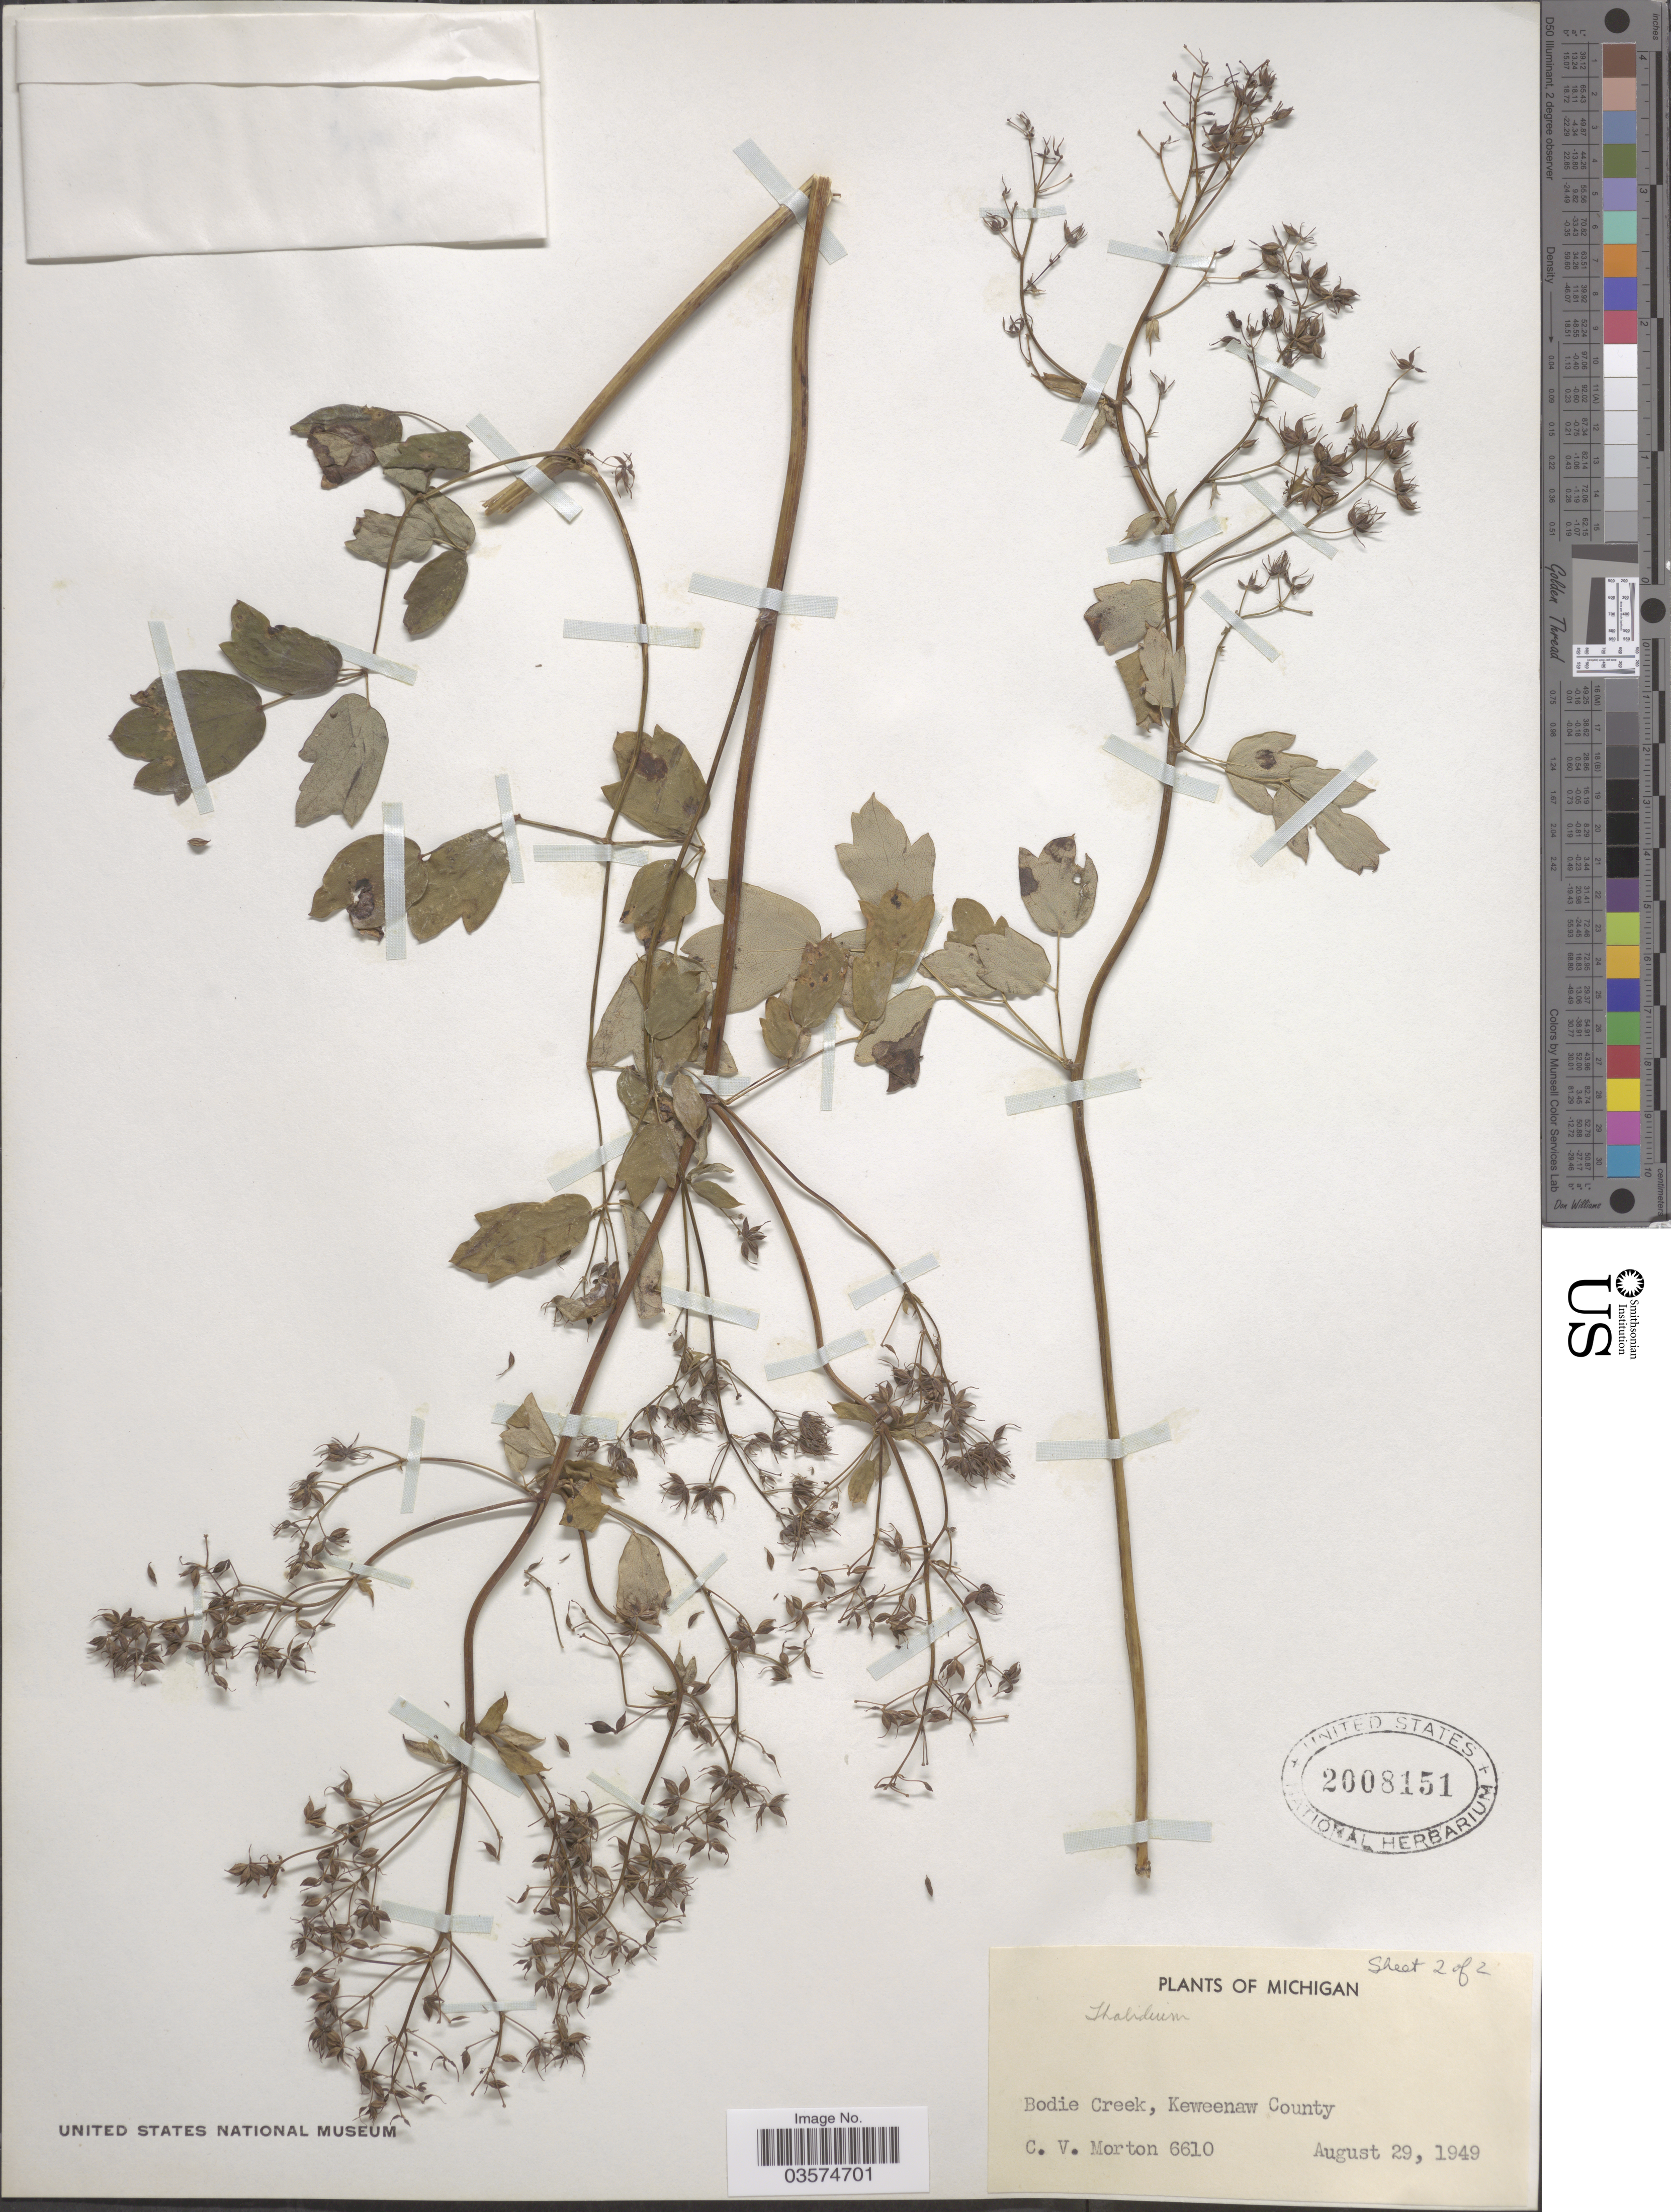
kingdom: Plantae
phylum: Tracheophyta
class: Magnoliopsida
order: Ranunculales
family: Ranunculaceae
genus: Thalictrum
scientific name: Thalictrum sp.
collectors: C. V. Morton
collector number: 6610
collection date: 1949-08-29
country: United States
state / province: Michigan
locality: Bodie Creek, Keweenaw County.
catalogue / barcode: US 2008151